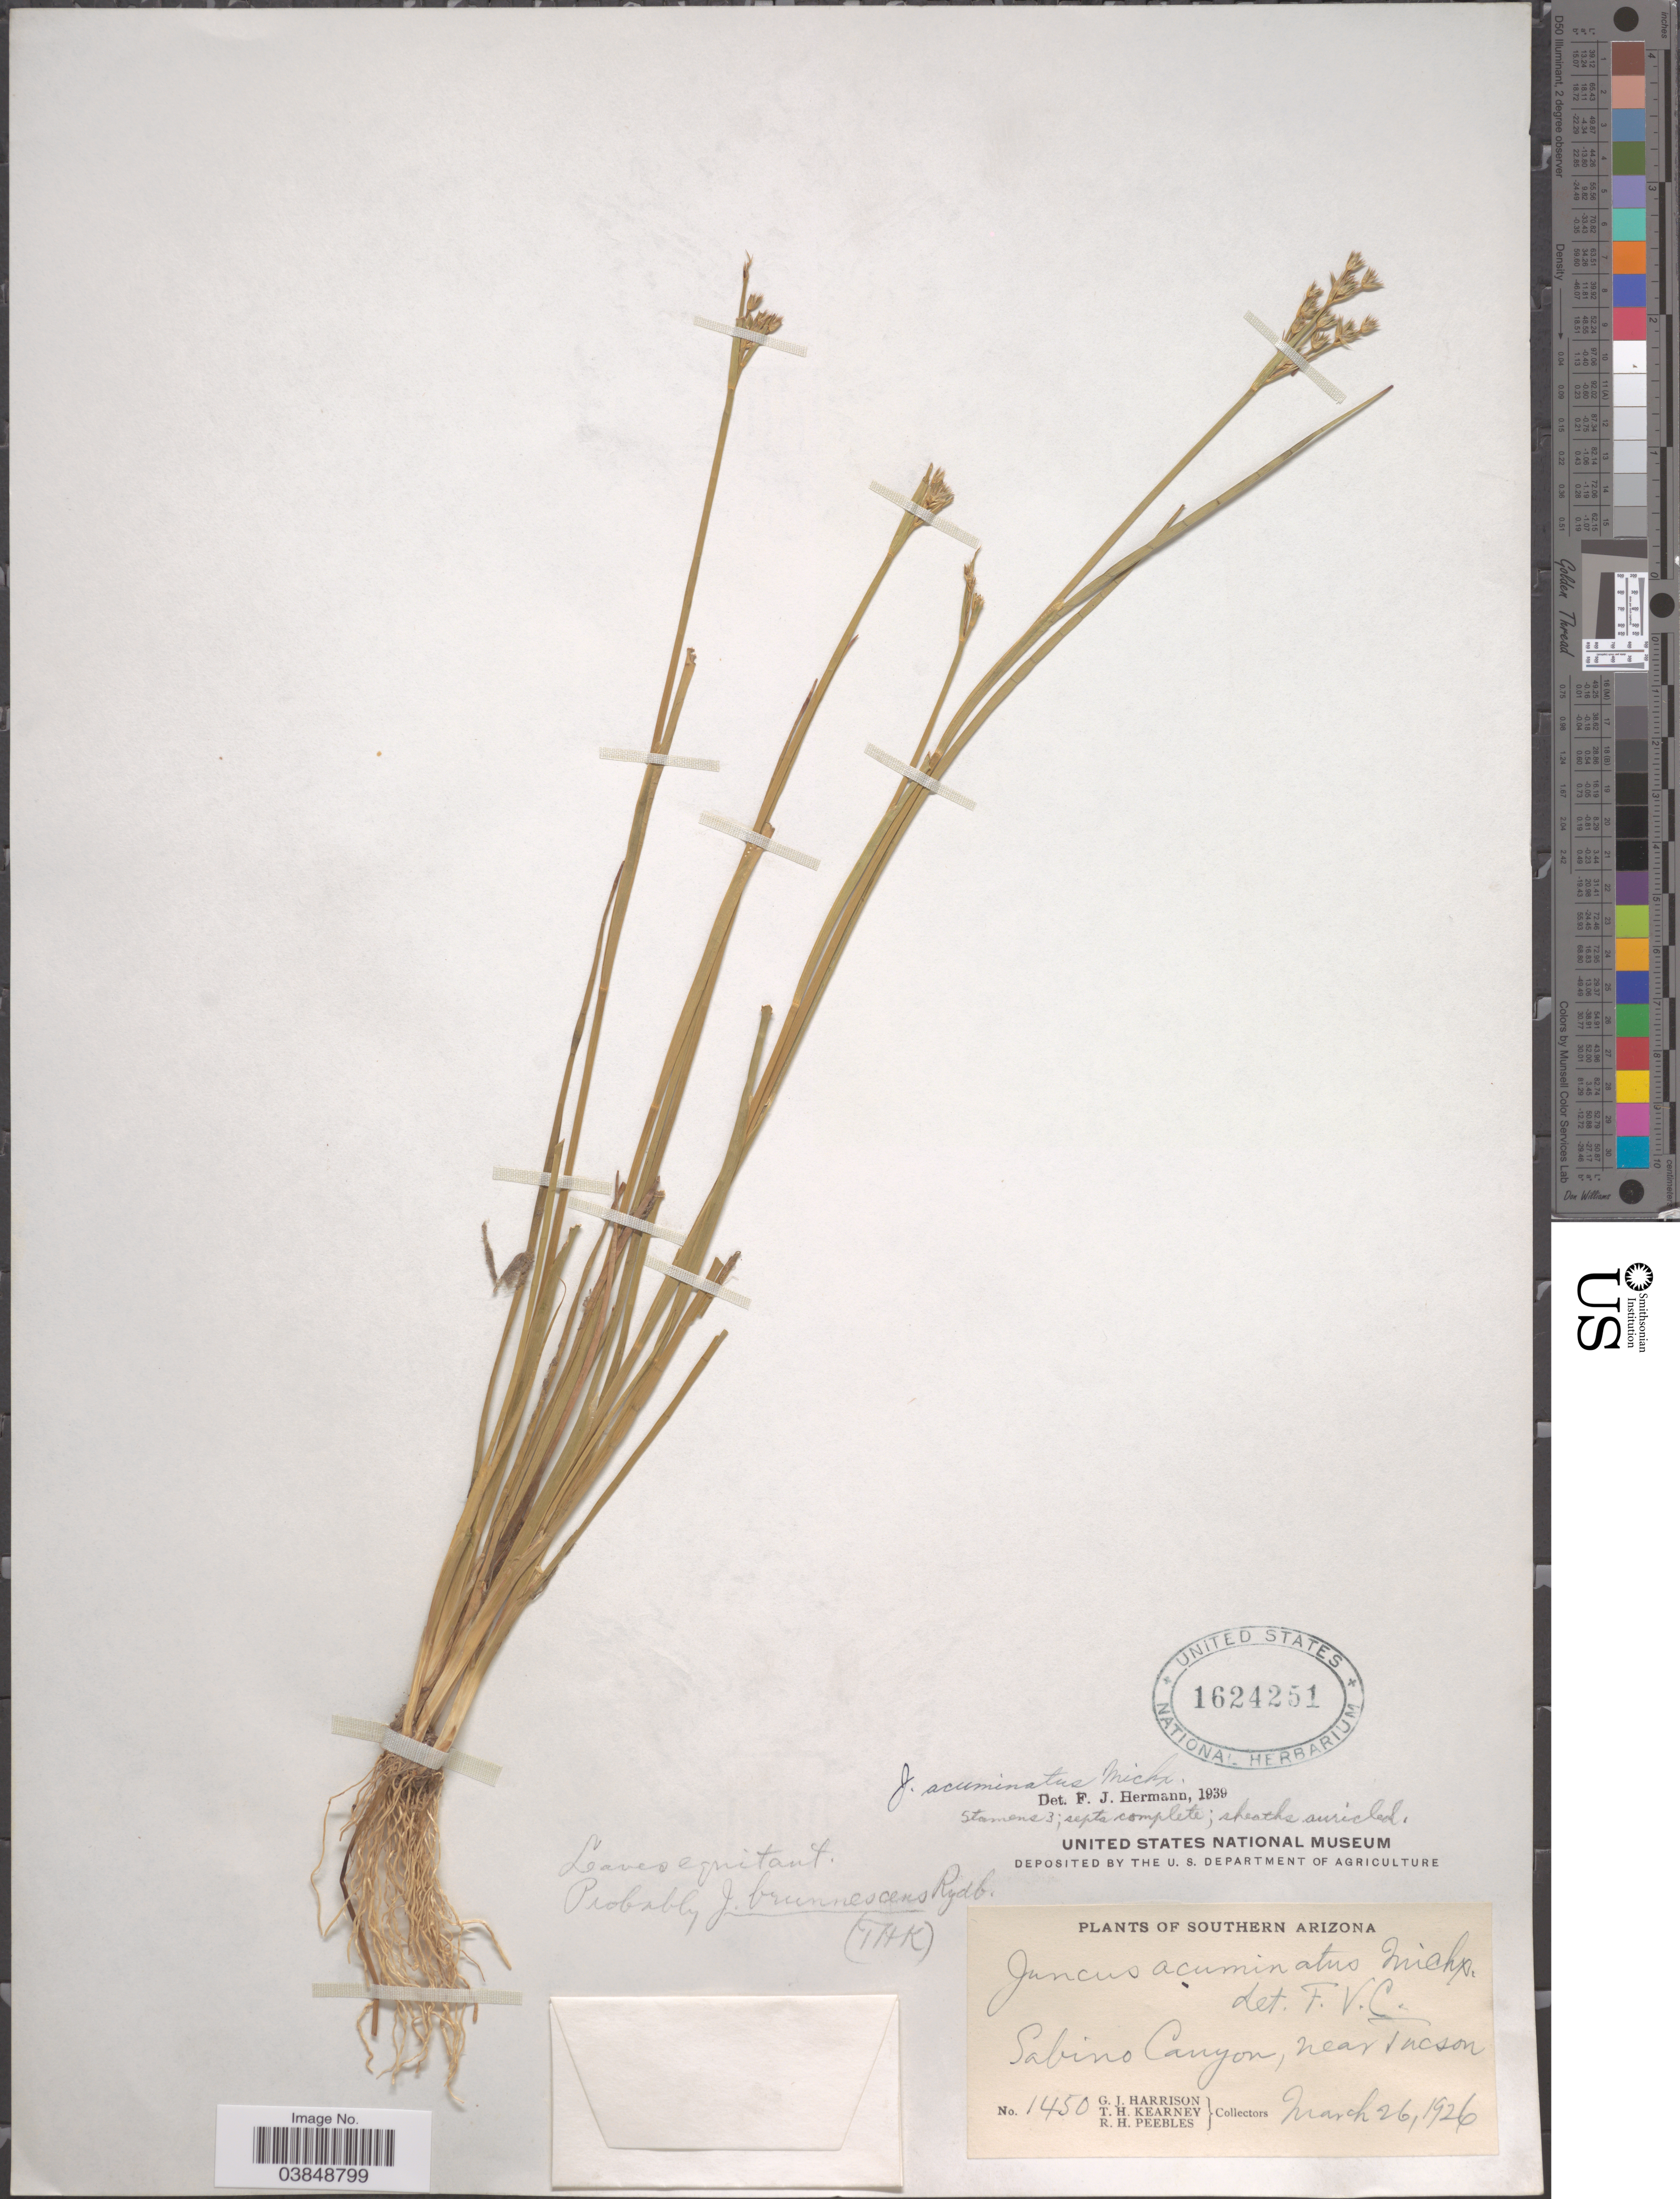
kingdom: Plantae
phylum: Tracheophyta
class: Liliopsida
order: Poales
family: Juncaceae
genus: Juncus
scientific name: Juncus acuminatus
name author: Michx.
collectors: G. J. Harrison, T. H. Kearney & R. H. Peebles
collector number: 1450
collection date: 1926-03-26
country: United States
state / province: Arizona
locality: Southern Arizona. Sabino Canyon, near Tucson.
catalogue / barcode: US 1624251